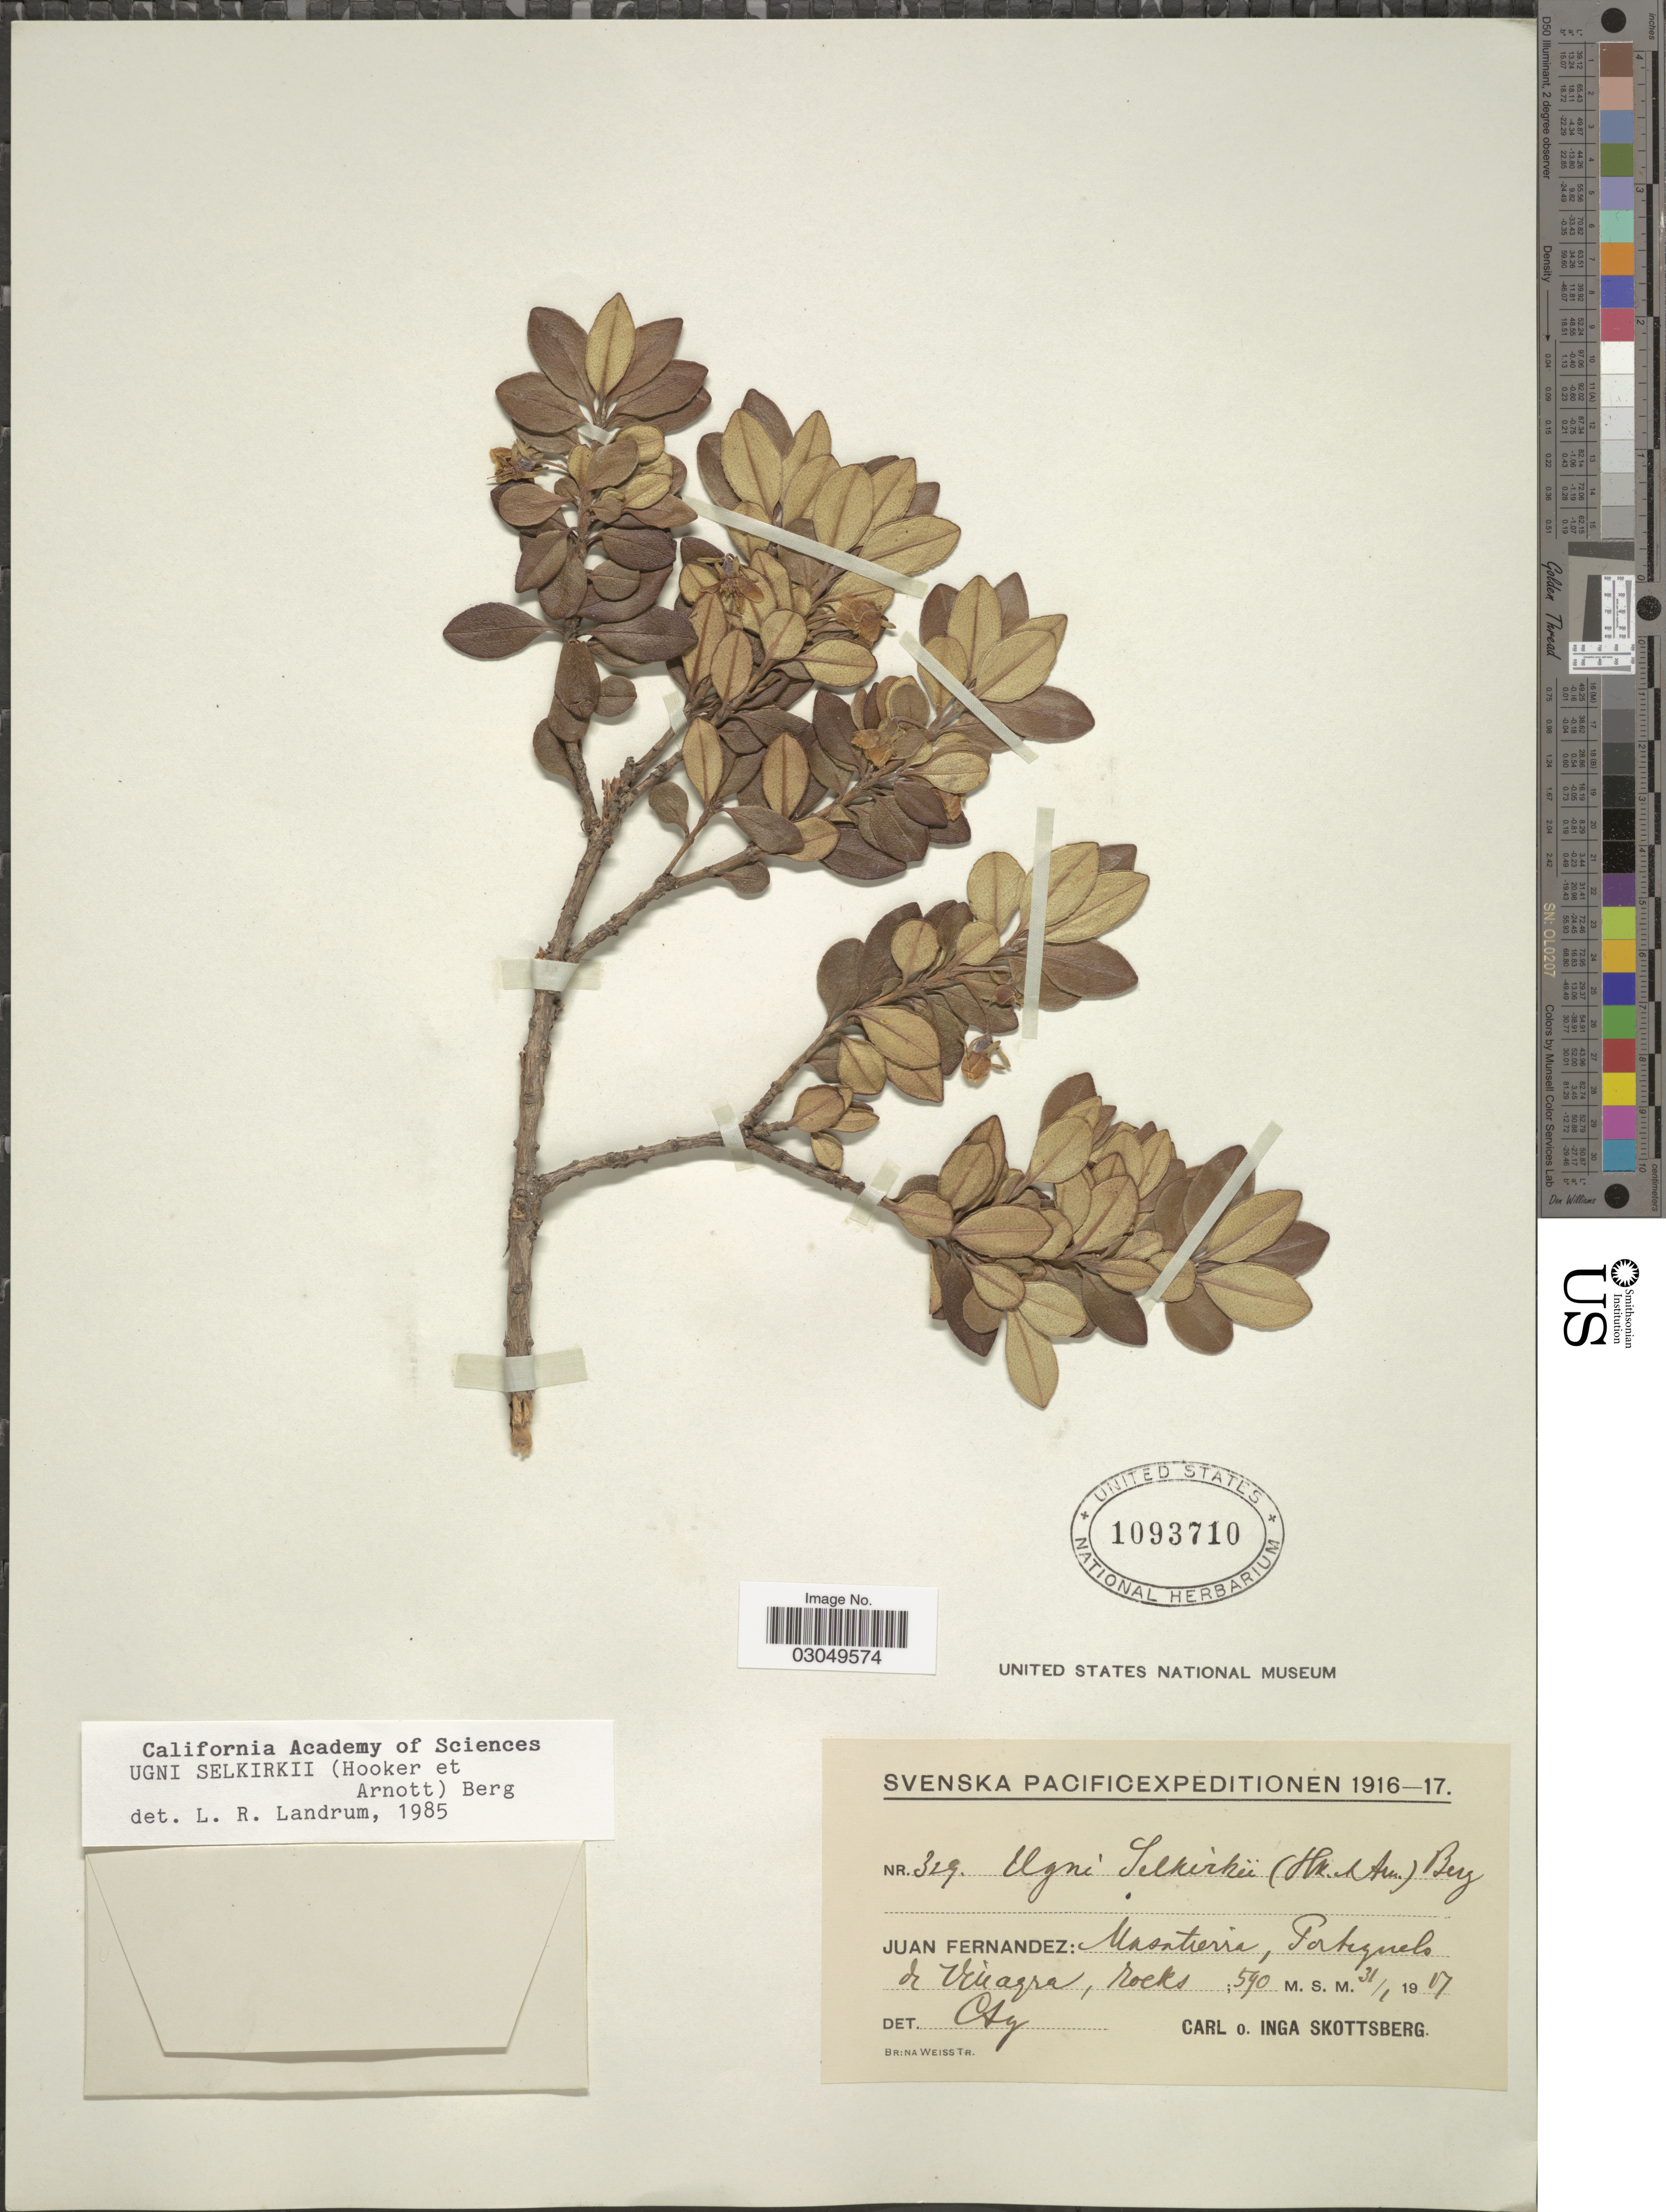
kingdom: Plantae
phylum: Tracheophyta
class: Magnoliopsida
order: Myrtales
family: Myrtaceae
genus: Ugni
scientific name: Ugni selkirkii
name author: (Hook. & Arn.) O. Berg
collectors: C. Skottsberg & I. Skottsberg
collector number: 329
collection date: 1917-01-31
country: Chile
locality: Juan Fernandez: Masatierra, Portezuelo de Villagra.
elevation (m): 590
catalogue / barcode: US 1093710